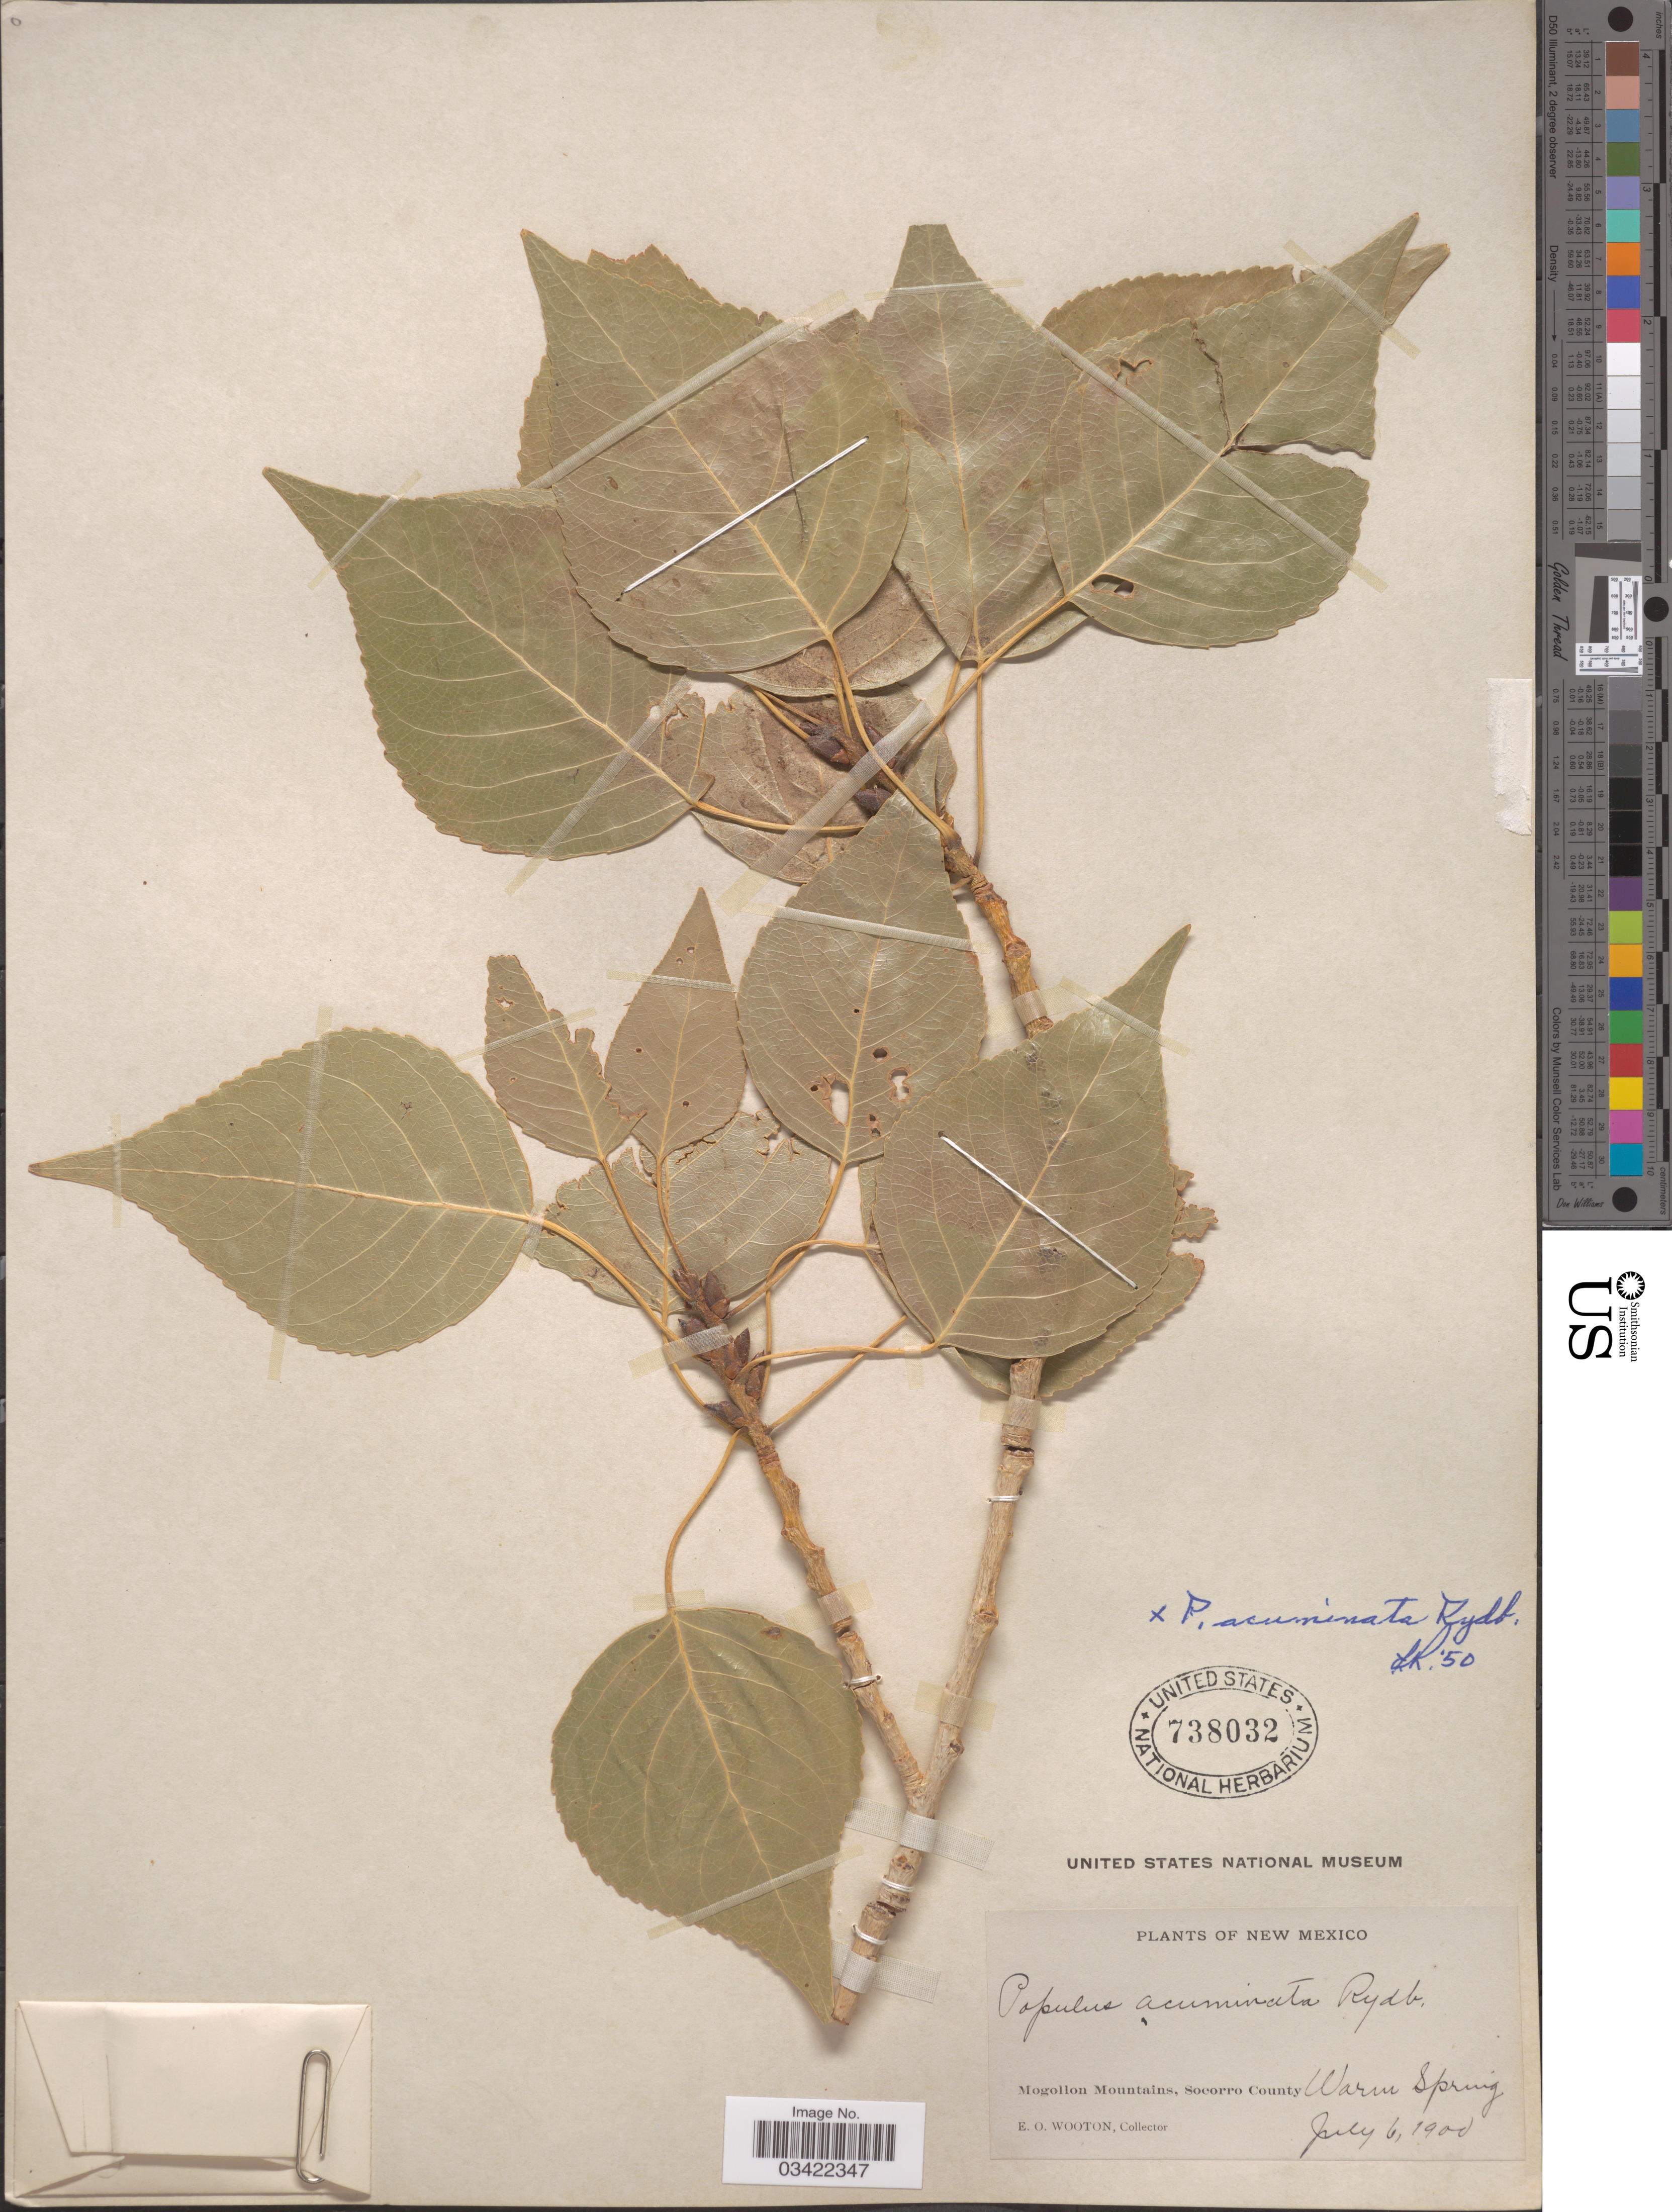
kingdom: Plantae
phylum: Tracheophyta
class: Magnoliopsida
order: Malpighiales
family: Salicaceae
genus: Populus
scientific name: Populus x hinckleyana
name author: Correll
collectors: E. O. Wooton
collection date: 1900-07-06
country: United States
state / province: New Mexico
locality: Mogollon Mountains, Socorro County. Warm Spring.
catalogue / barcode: US 738032